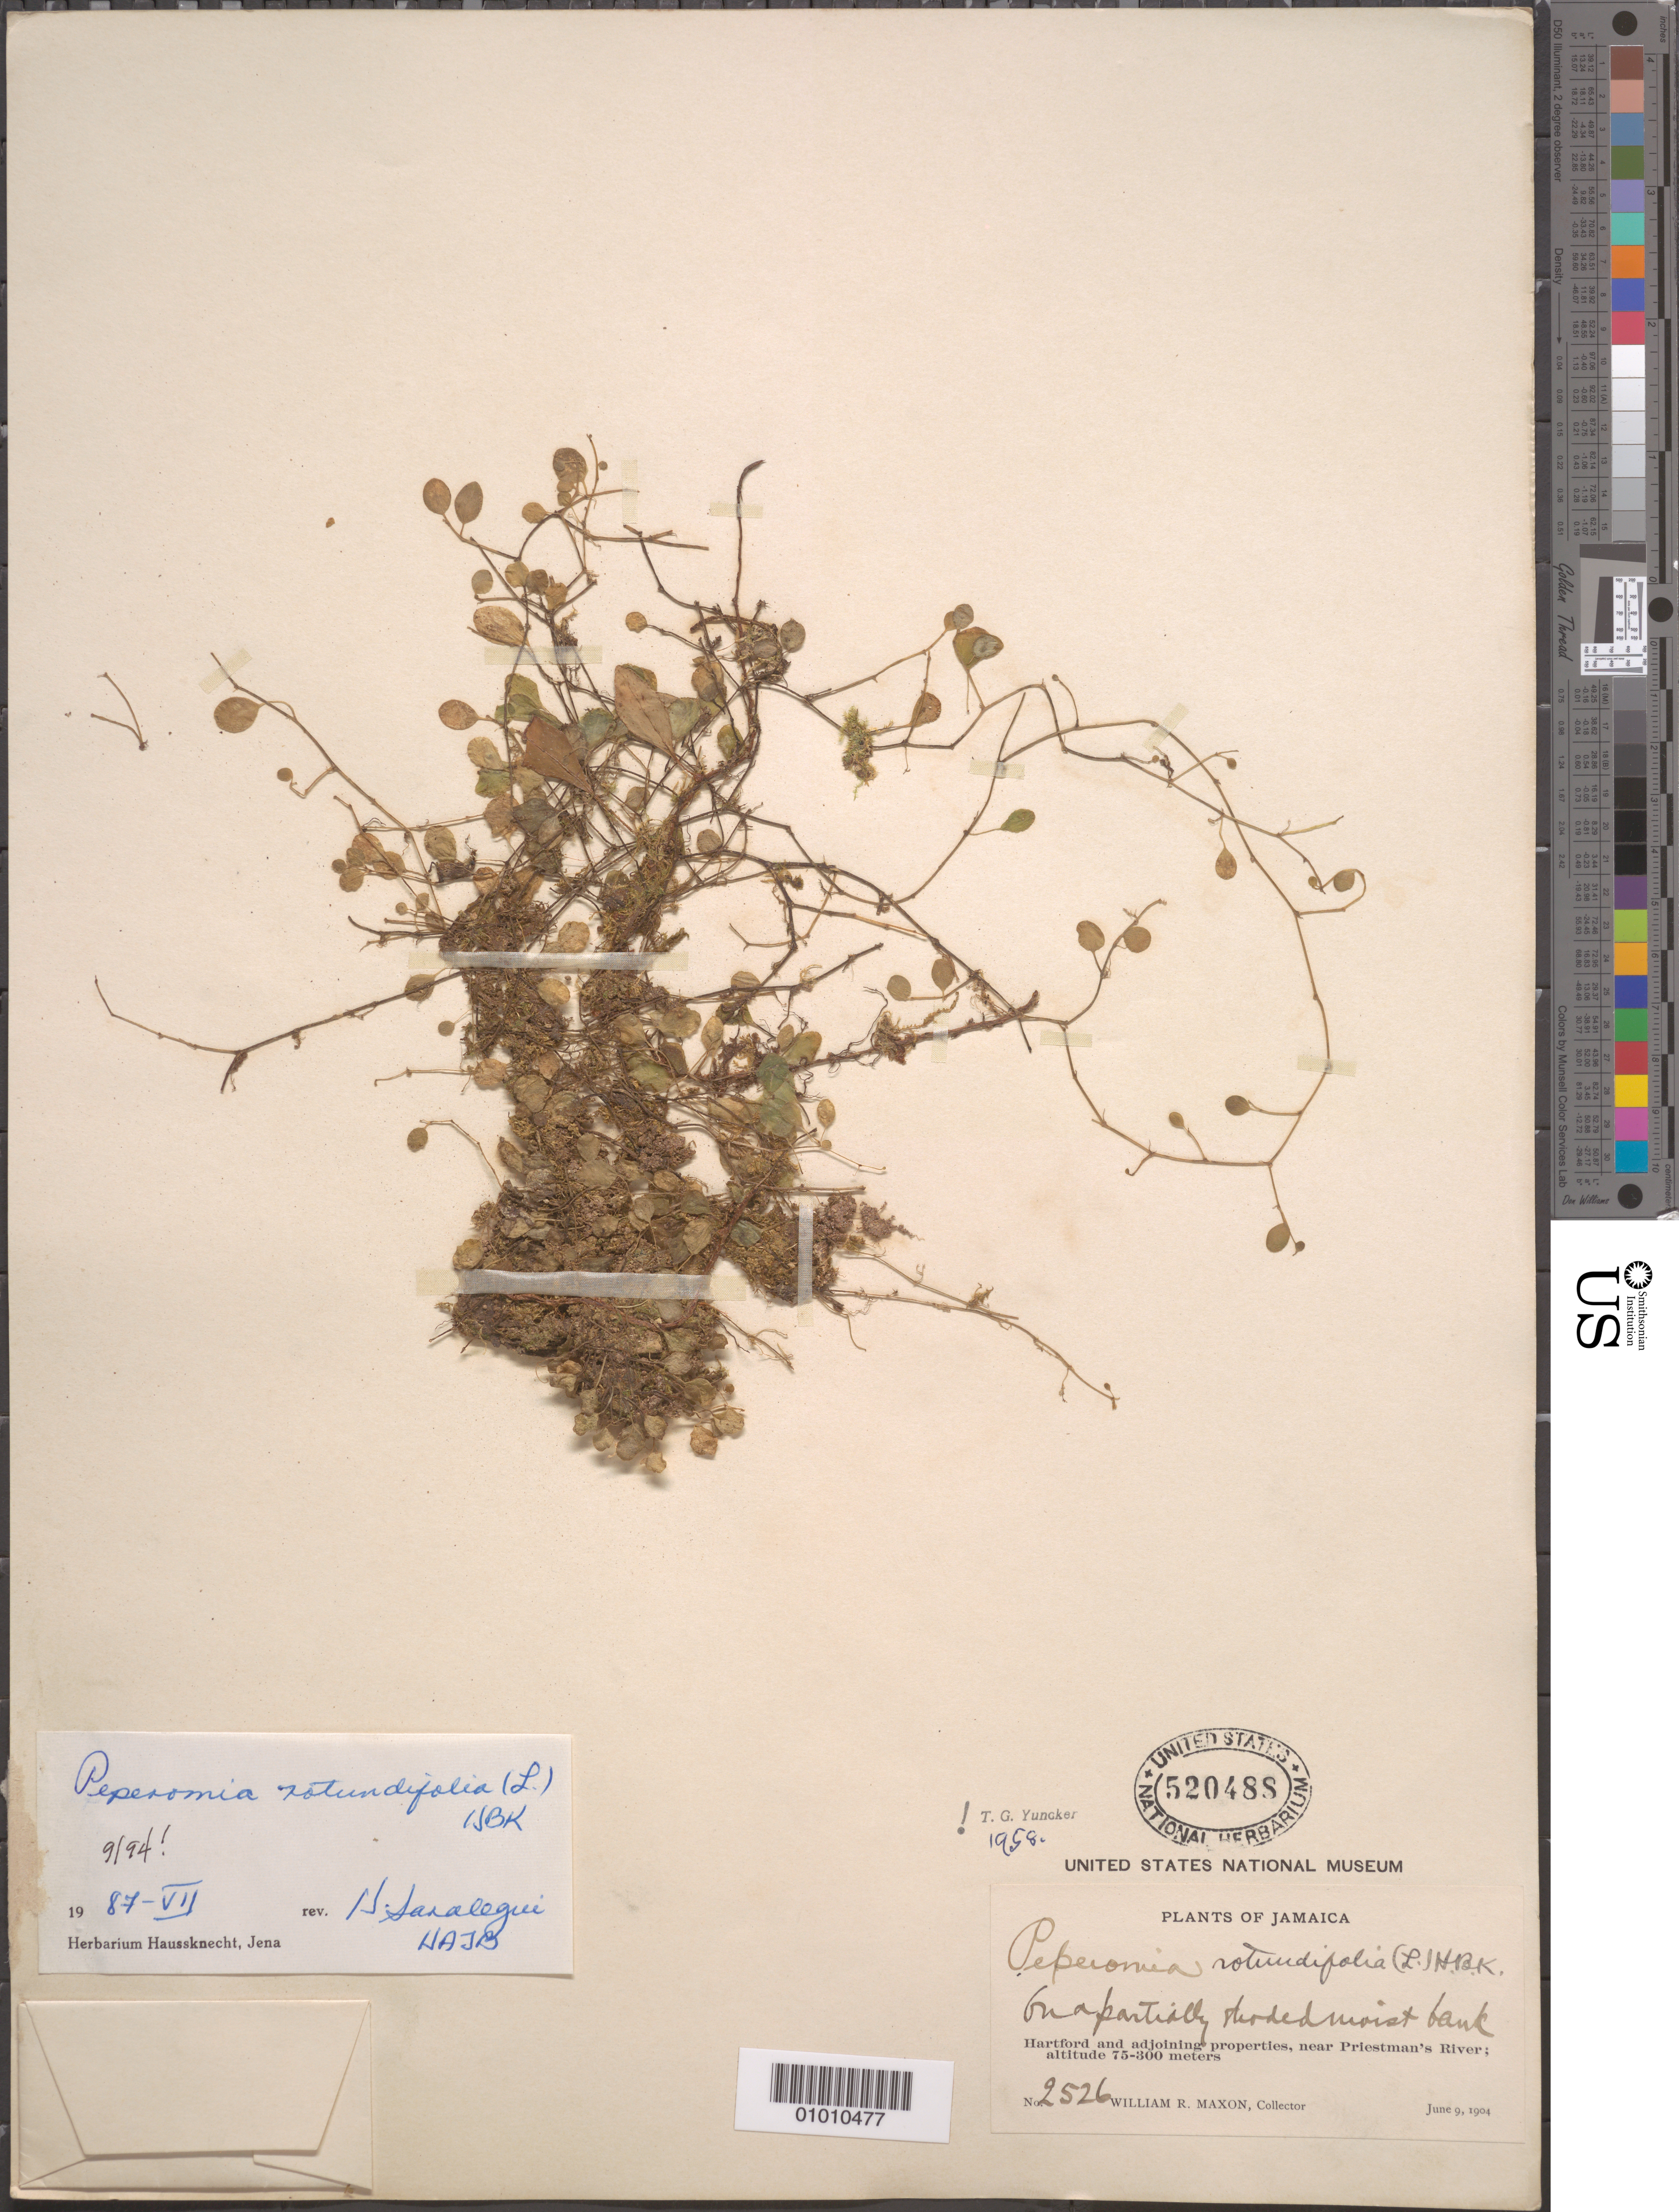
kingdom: Plantae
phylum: Tracheophyta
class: Magnoliopsida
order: Piperales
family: Piperaceae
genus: Peperomia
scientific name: Peperomia rotundifolia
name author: (L.) Kunth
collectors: W. R. Maxon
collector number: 2526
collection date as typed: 09 Jun 1904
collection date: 1904-06-09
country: Jamaica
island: Jamaica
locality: Hartford and adjoining properties, near Priestmans' River.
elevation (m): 75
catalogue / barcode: US 520488